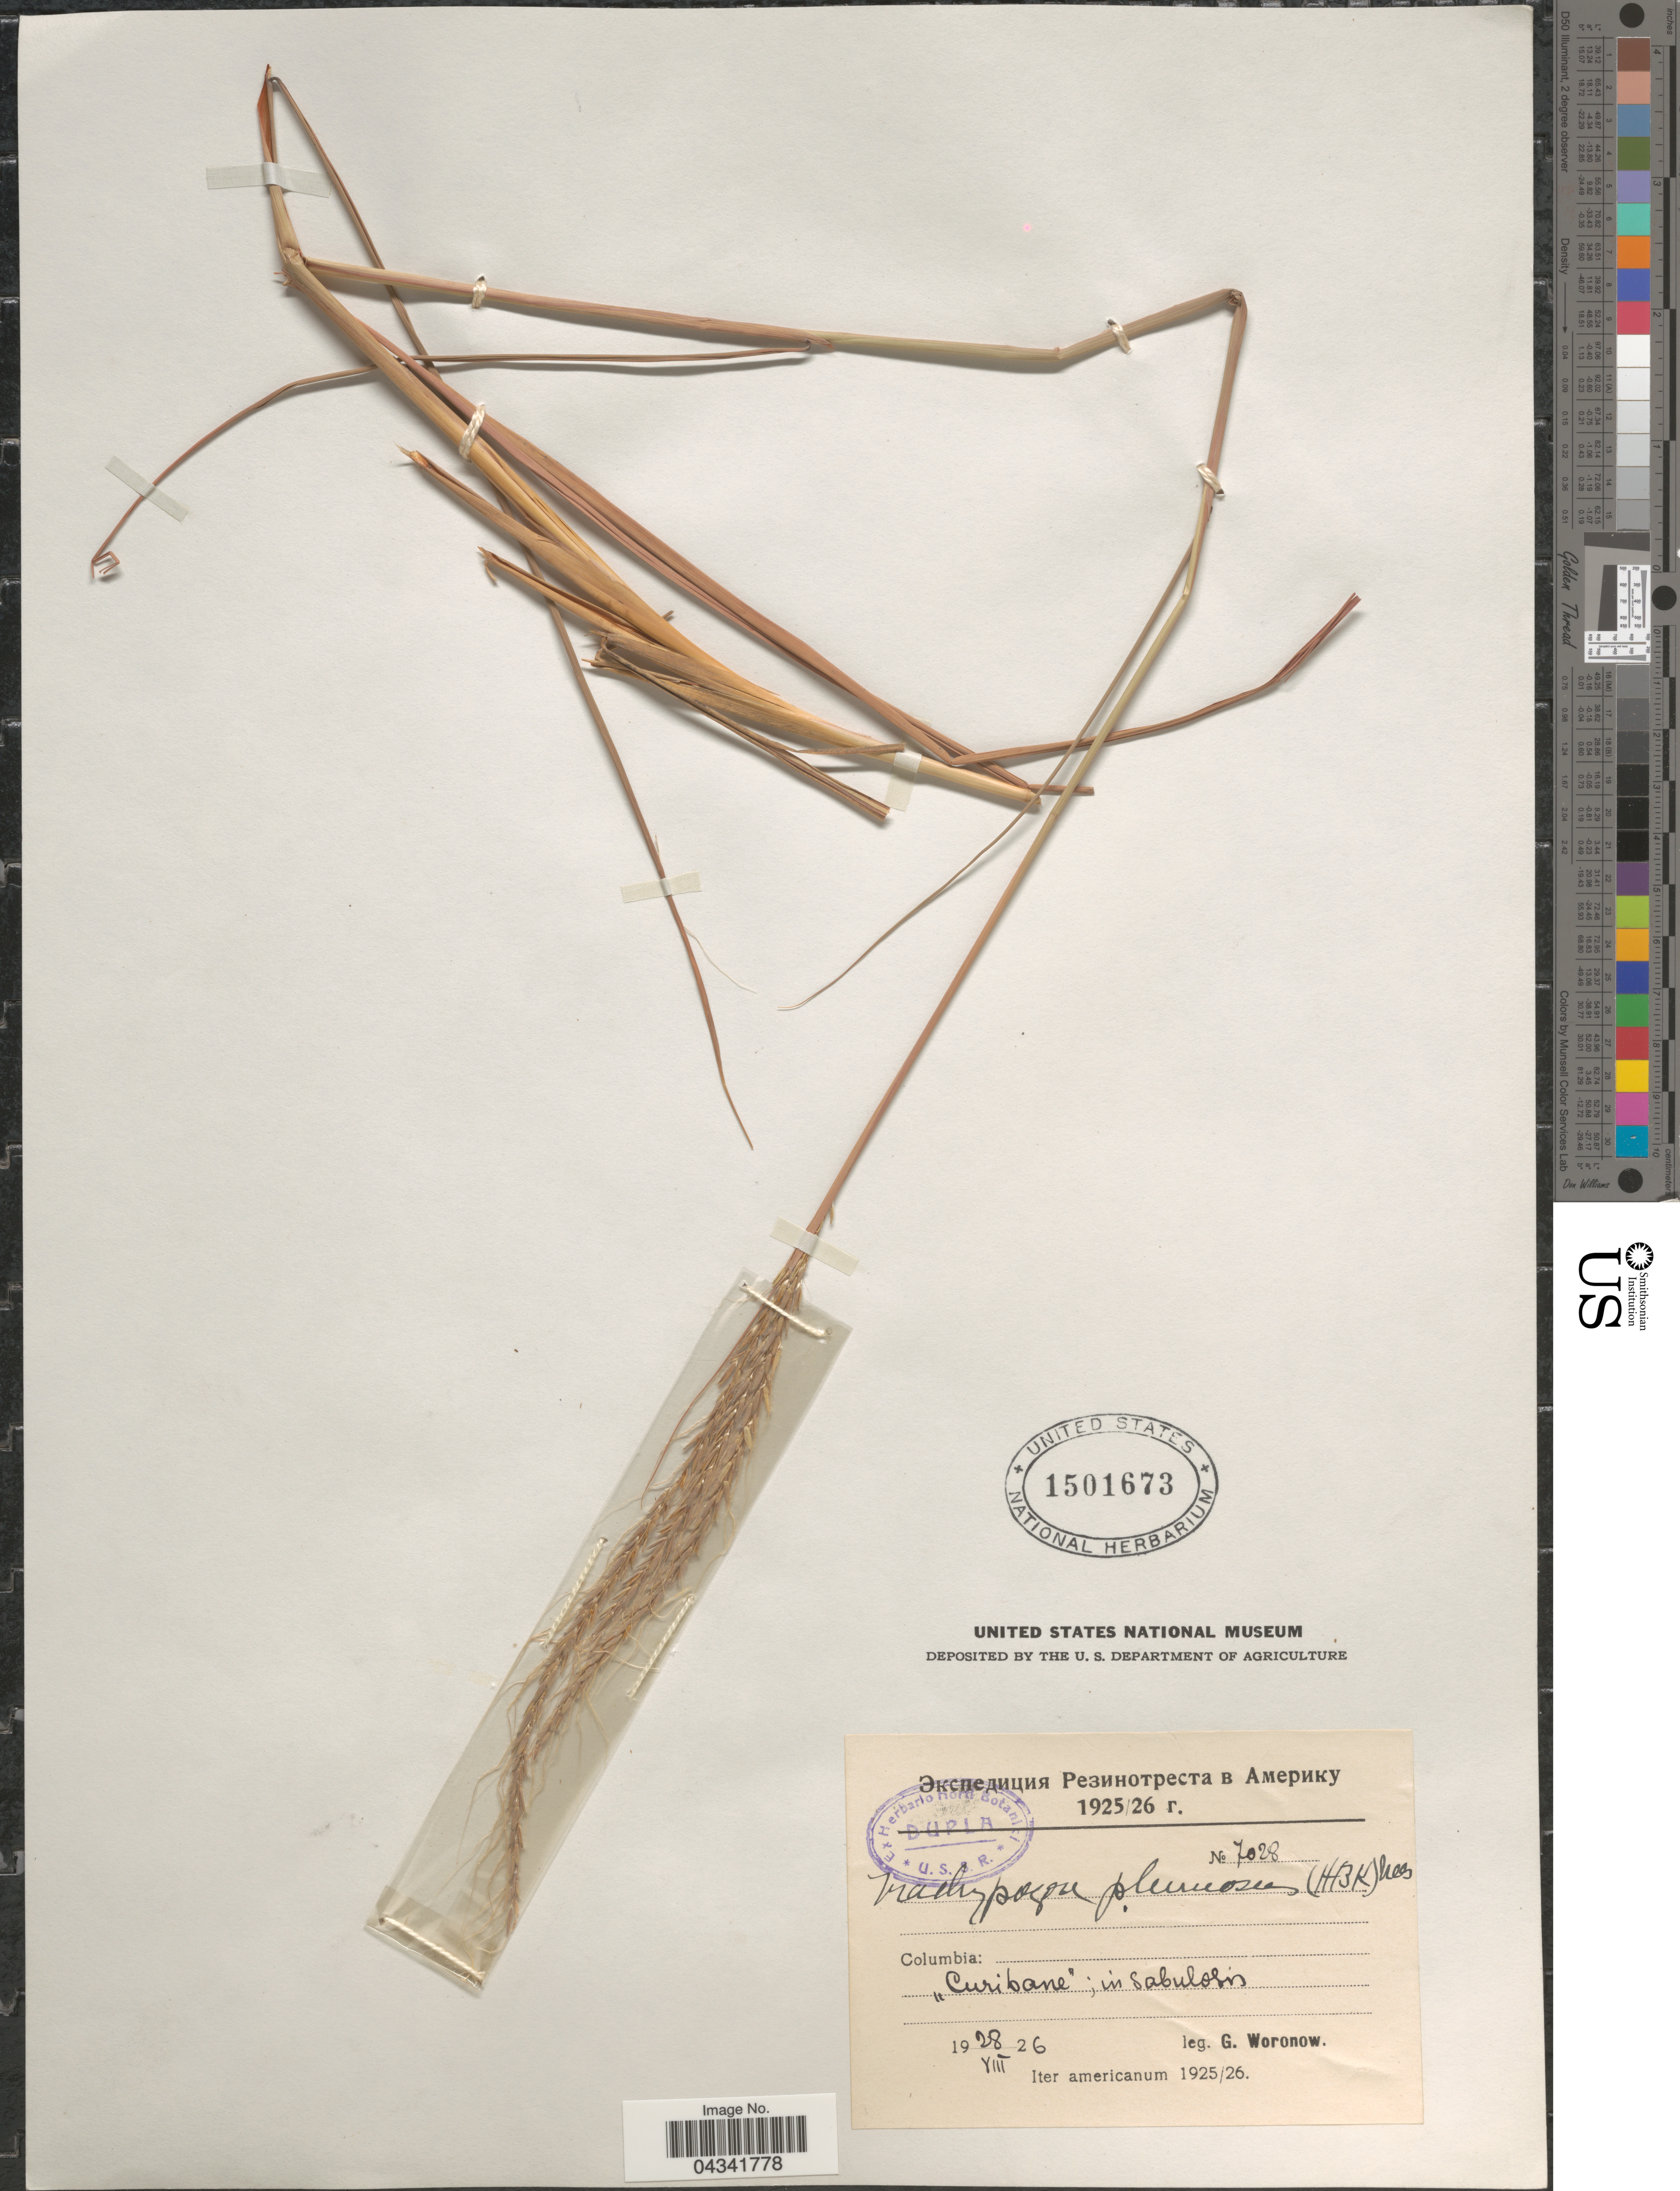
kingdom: Plantae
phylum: Tracheophyta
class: Liliopsida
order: Poales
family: Poaceae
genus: Trachypogon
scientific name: Trachypogon spicatus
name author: (L. f.) Kuntze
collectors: G. Woronow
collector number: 7028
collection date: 1926-08-28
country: Colombia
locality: Columbia: "Curibane"; in sabulosis. Iter americanum 1925/26.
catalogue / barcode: US 1501673